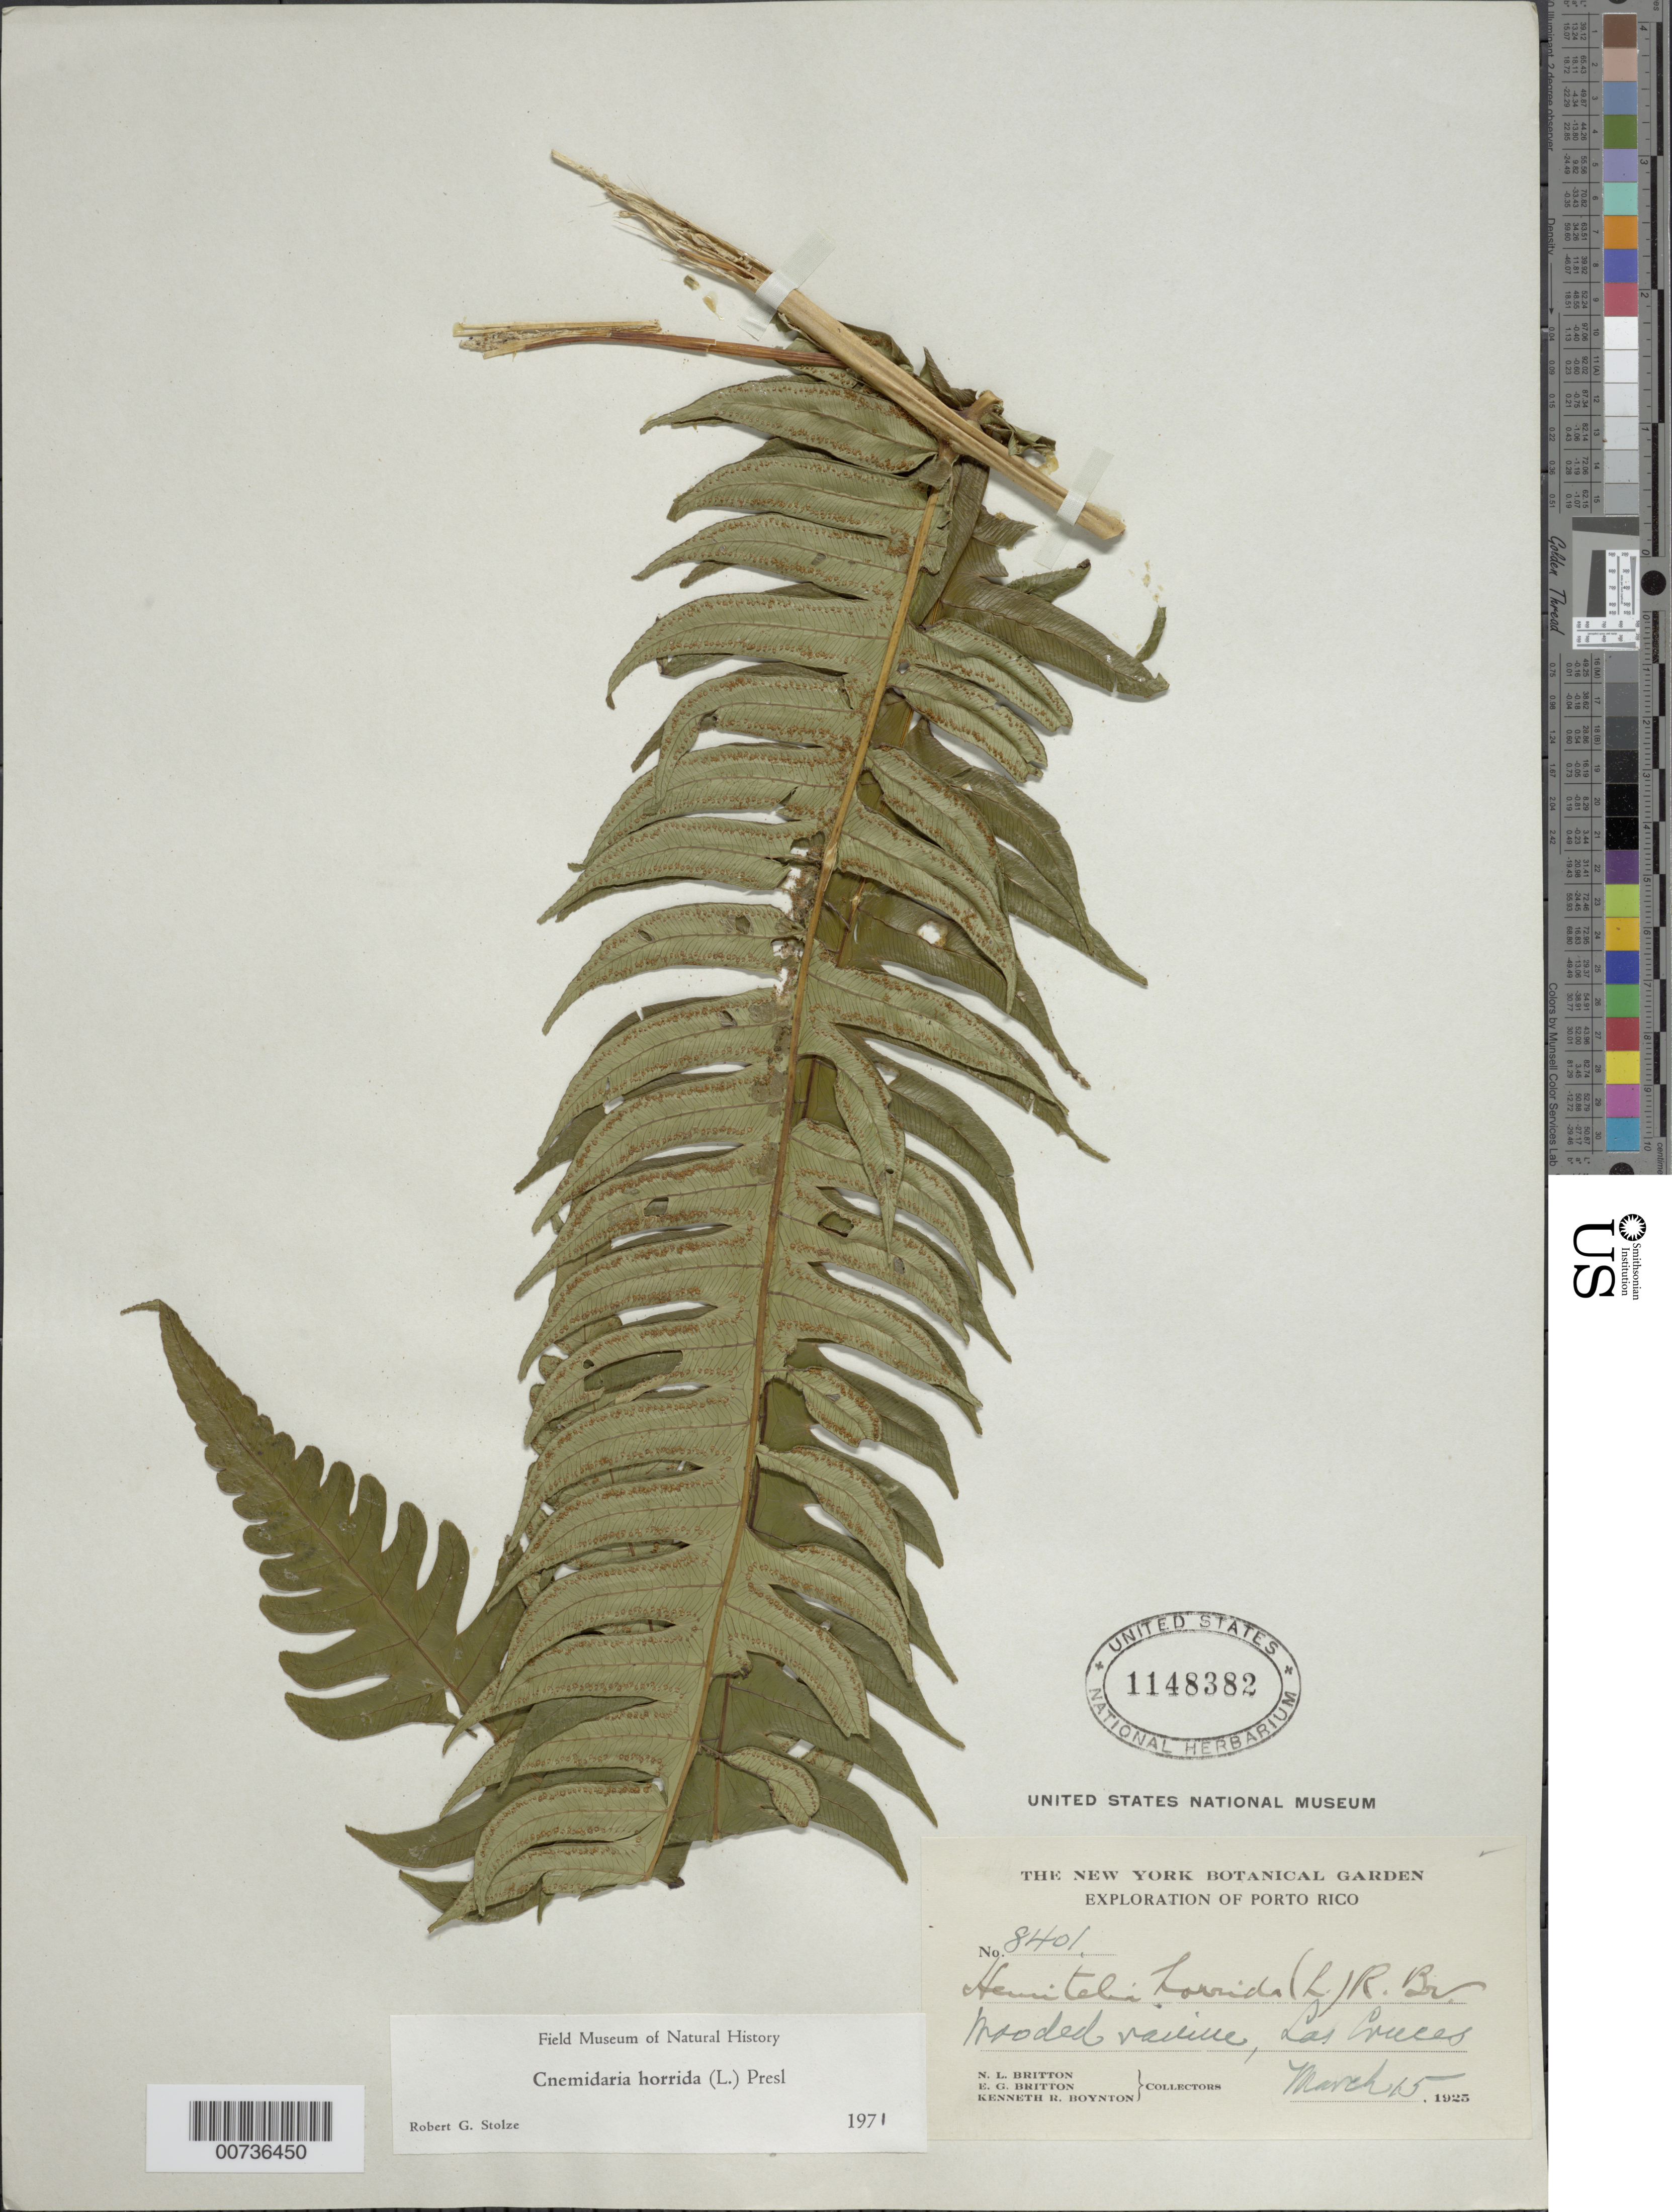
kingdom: Plantae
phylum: Tracheophyta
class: Polypodiopsida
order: Cyatheales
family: Cyatheaceae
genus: Cyathea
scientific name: Cyathea horrida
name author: (L.) Sm.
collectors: N. Britton, E. G. Britton & K. Boynton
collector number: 8401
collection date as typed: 15 Mar 1925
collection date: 1925-03-15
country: Puerto Rico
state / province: Caguas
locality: Las Cruces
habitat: Ravine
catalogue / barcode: US 1148382